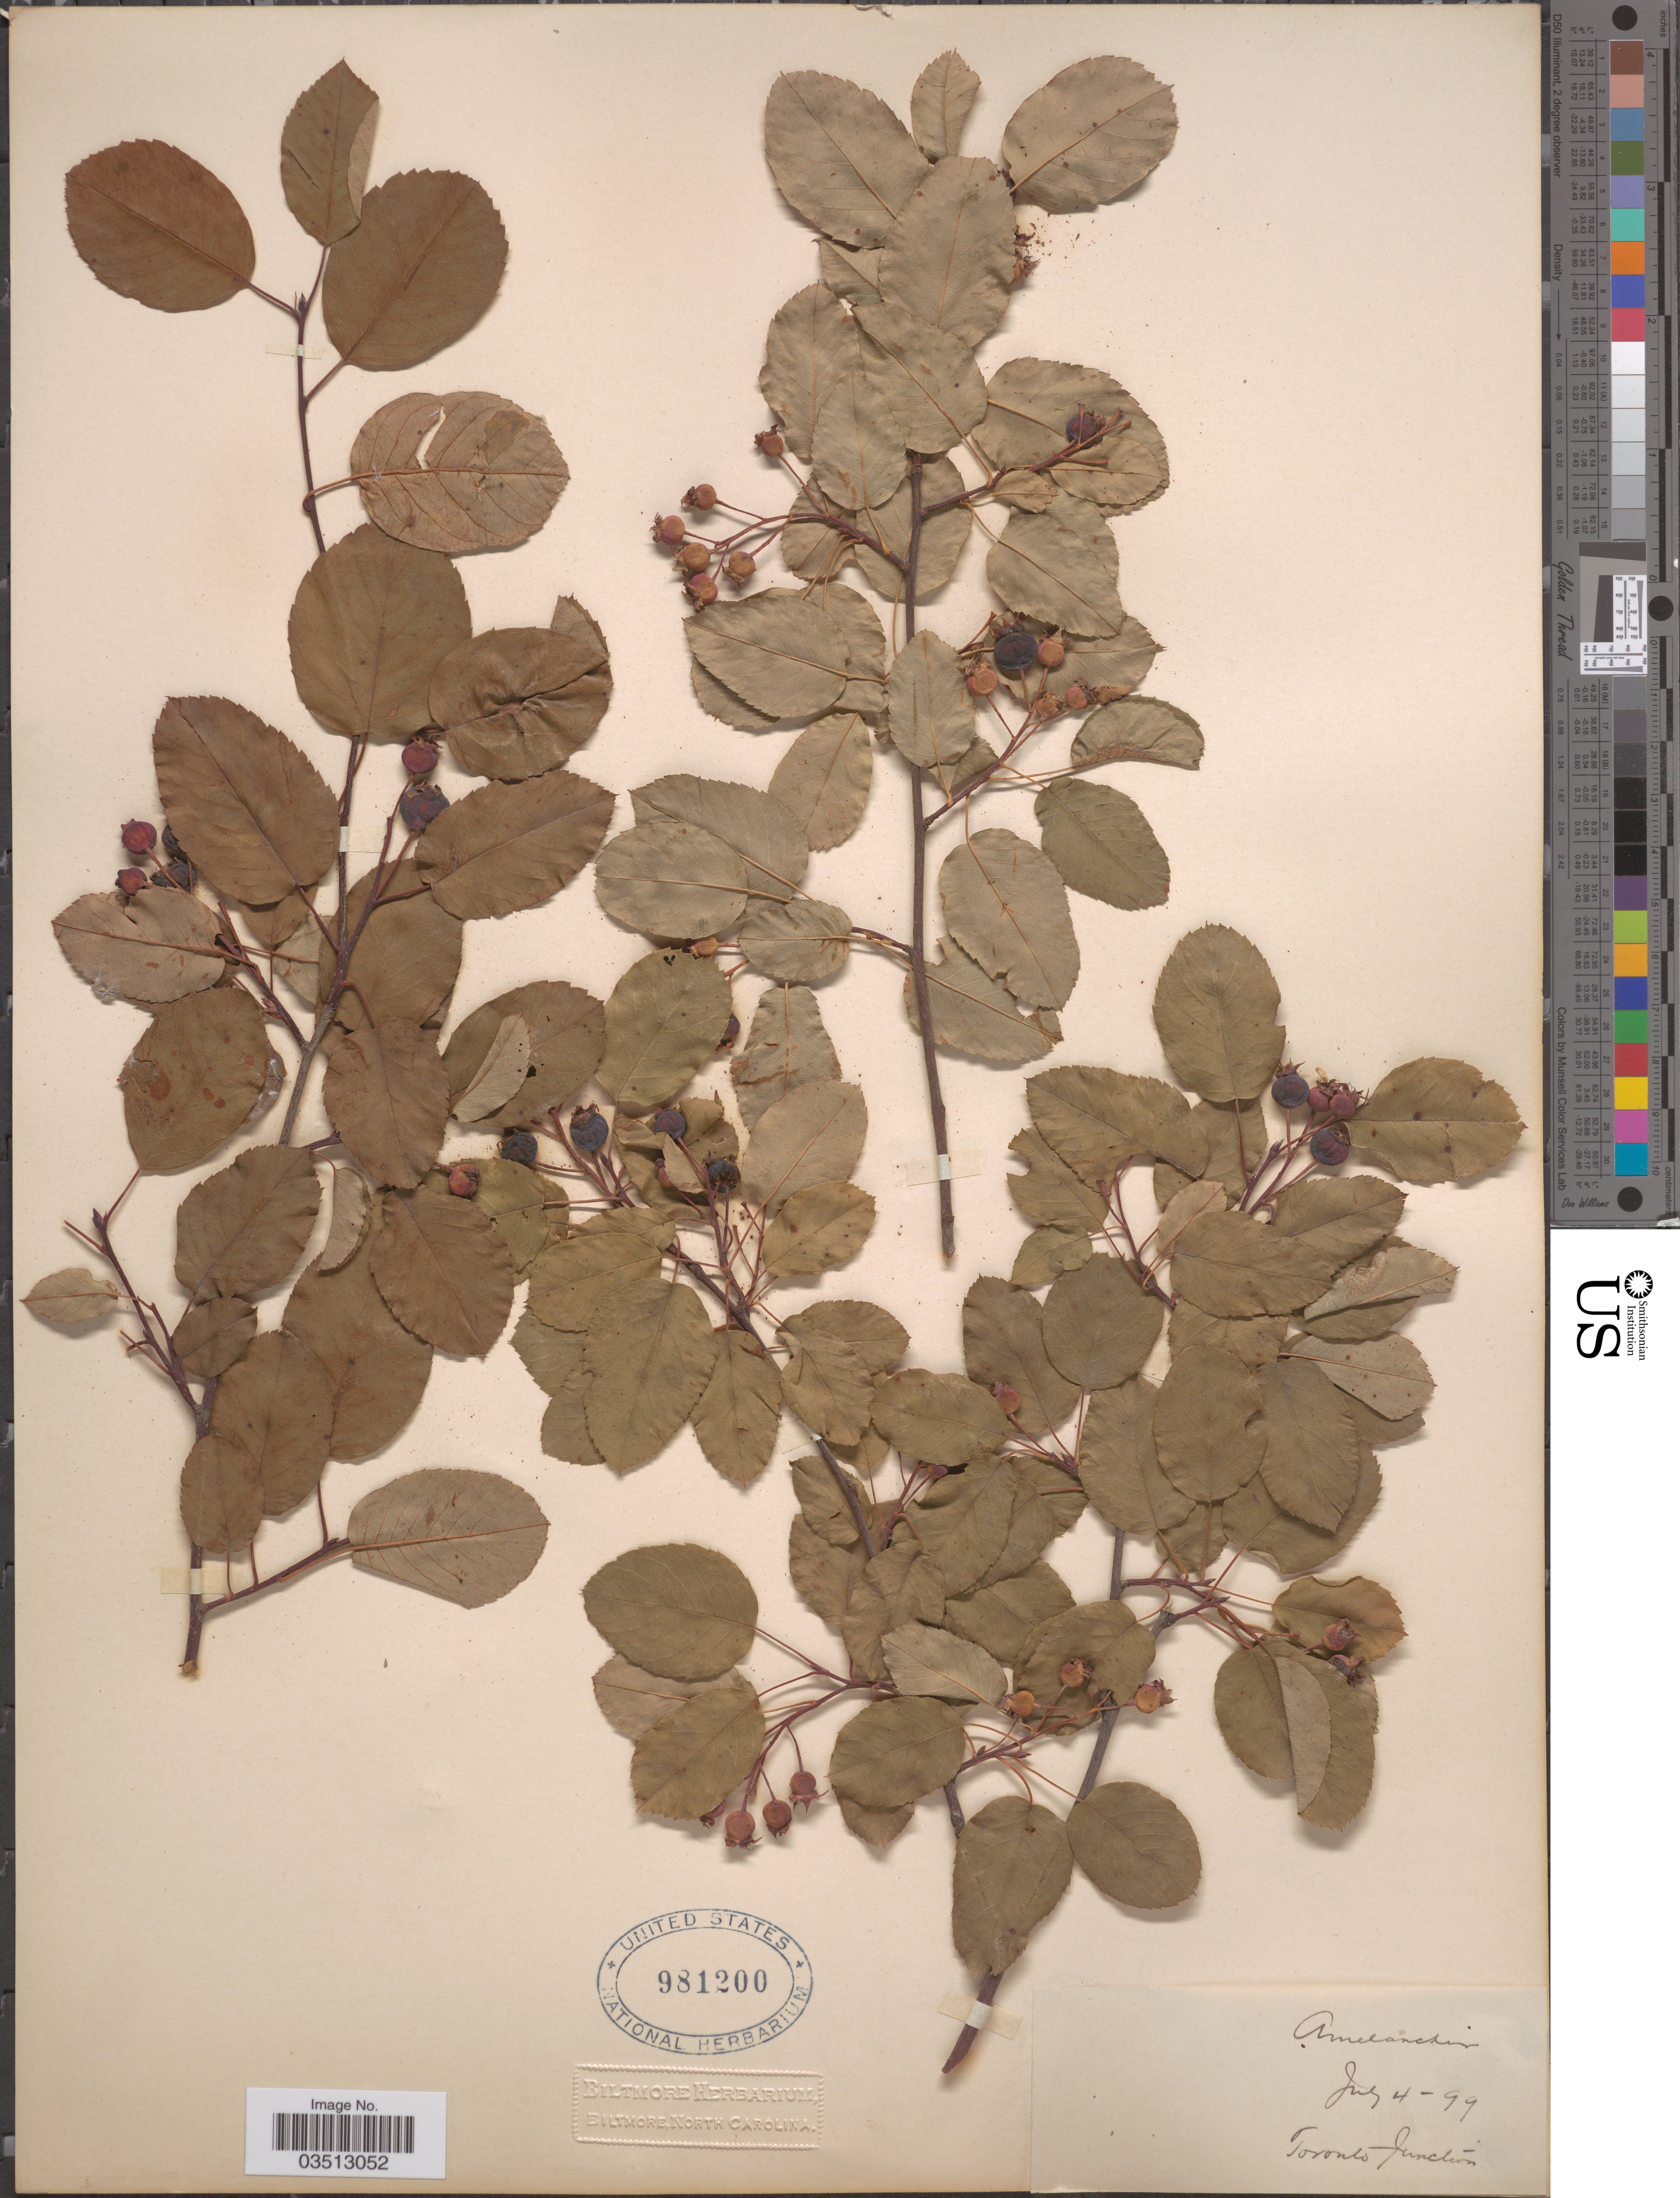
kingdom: Plantae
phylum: Tracheophyta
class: Magnoliopsida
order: Rosales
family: Rosaceae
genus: Amelanchier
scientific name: Amelanchier sp.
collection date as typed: Transcribed d/m/y: 4/7/99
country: Canada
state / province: Ontario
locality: Toronto Junction.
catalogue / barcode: US 981200